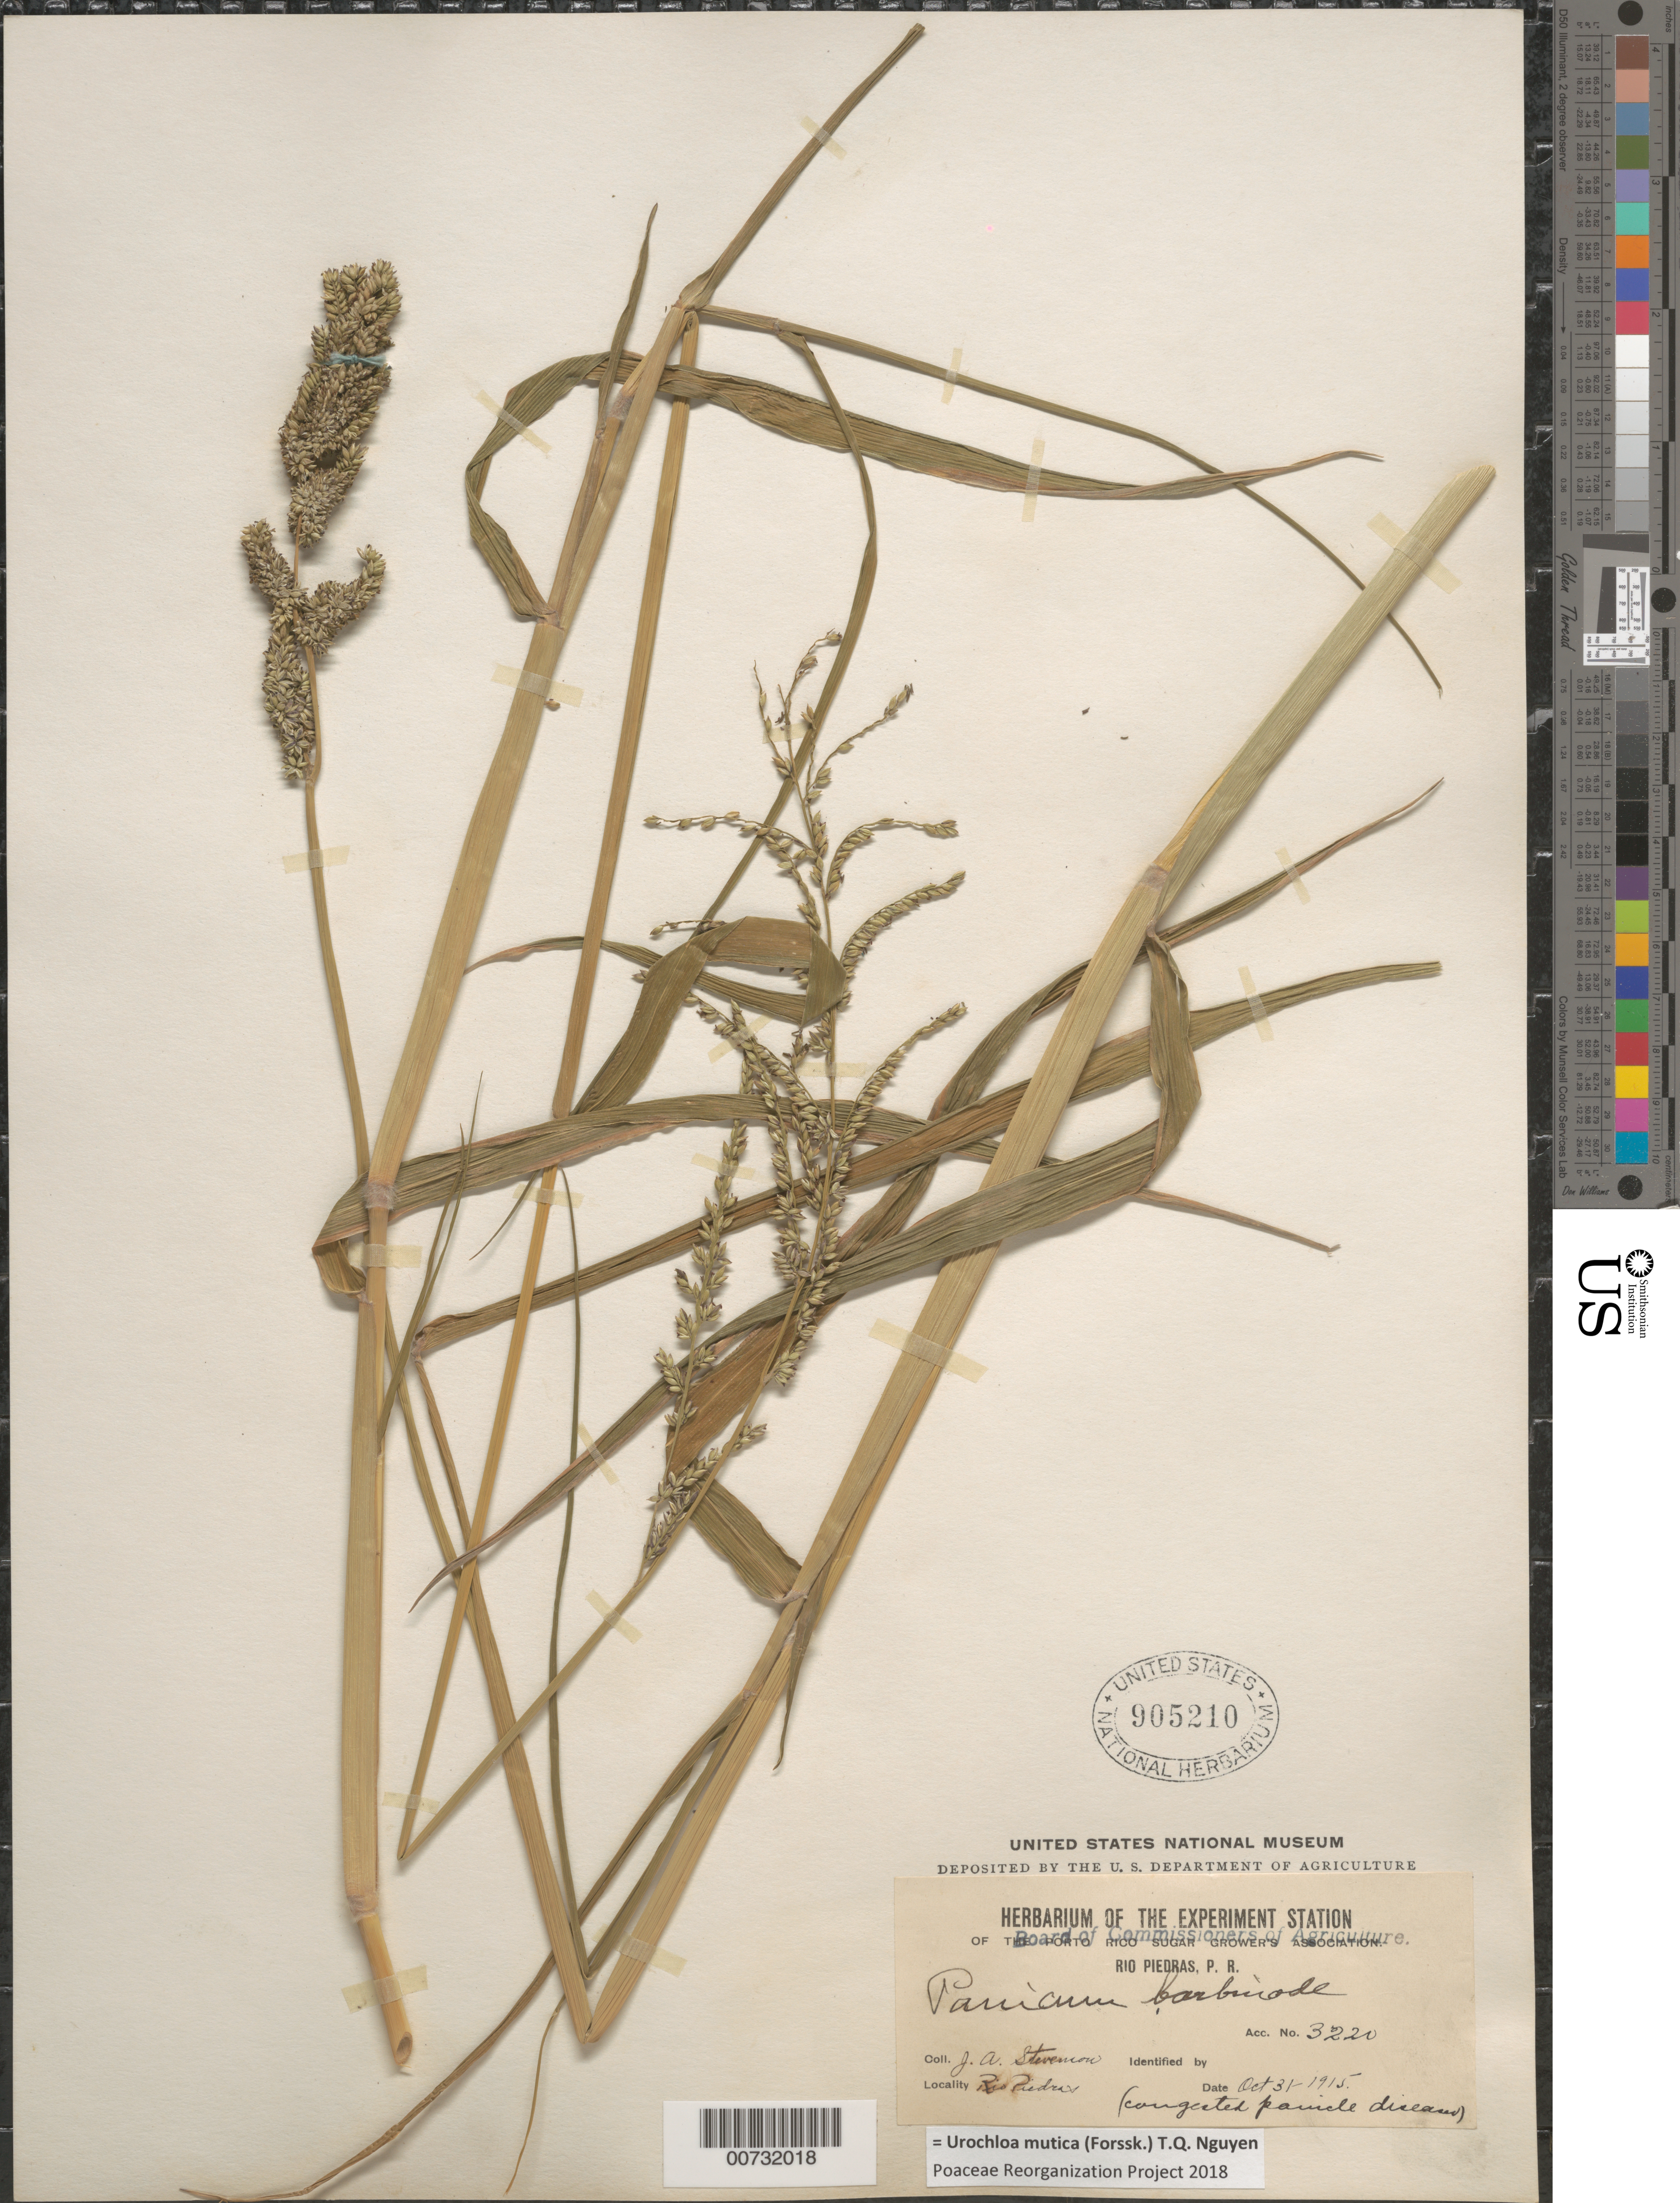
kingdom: Plantae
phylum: Tracheophyta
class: Liliopsida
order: Poales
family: Poaceae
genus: Urochloa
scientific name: Urochloa mutica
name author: (Forssk.) T.Q. Nguyen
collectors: J. Stevenson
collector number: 3220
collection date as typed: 31 Oct 1915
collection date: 1915-10-31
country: Puerto Rico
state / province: San Juan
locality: Río Piedras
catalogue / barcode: US 905210